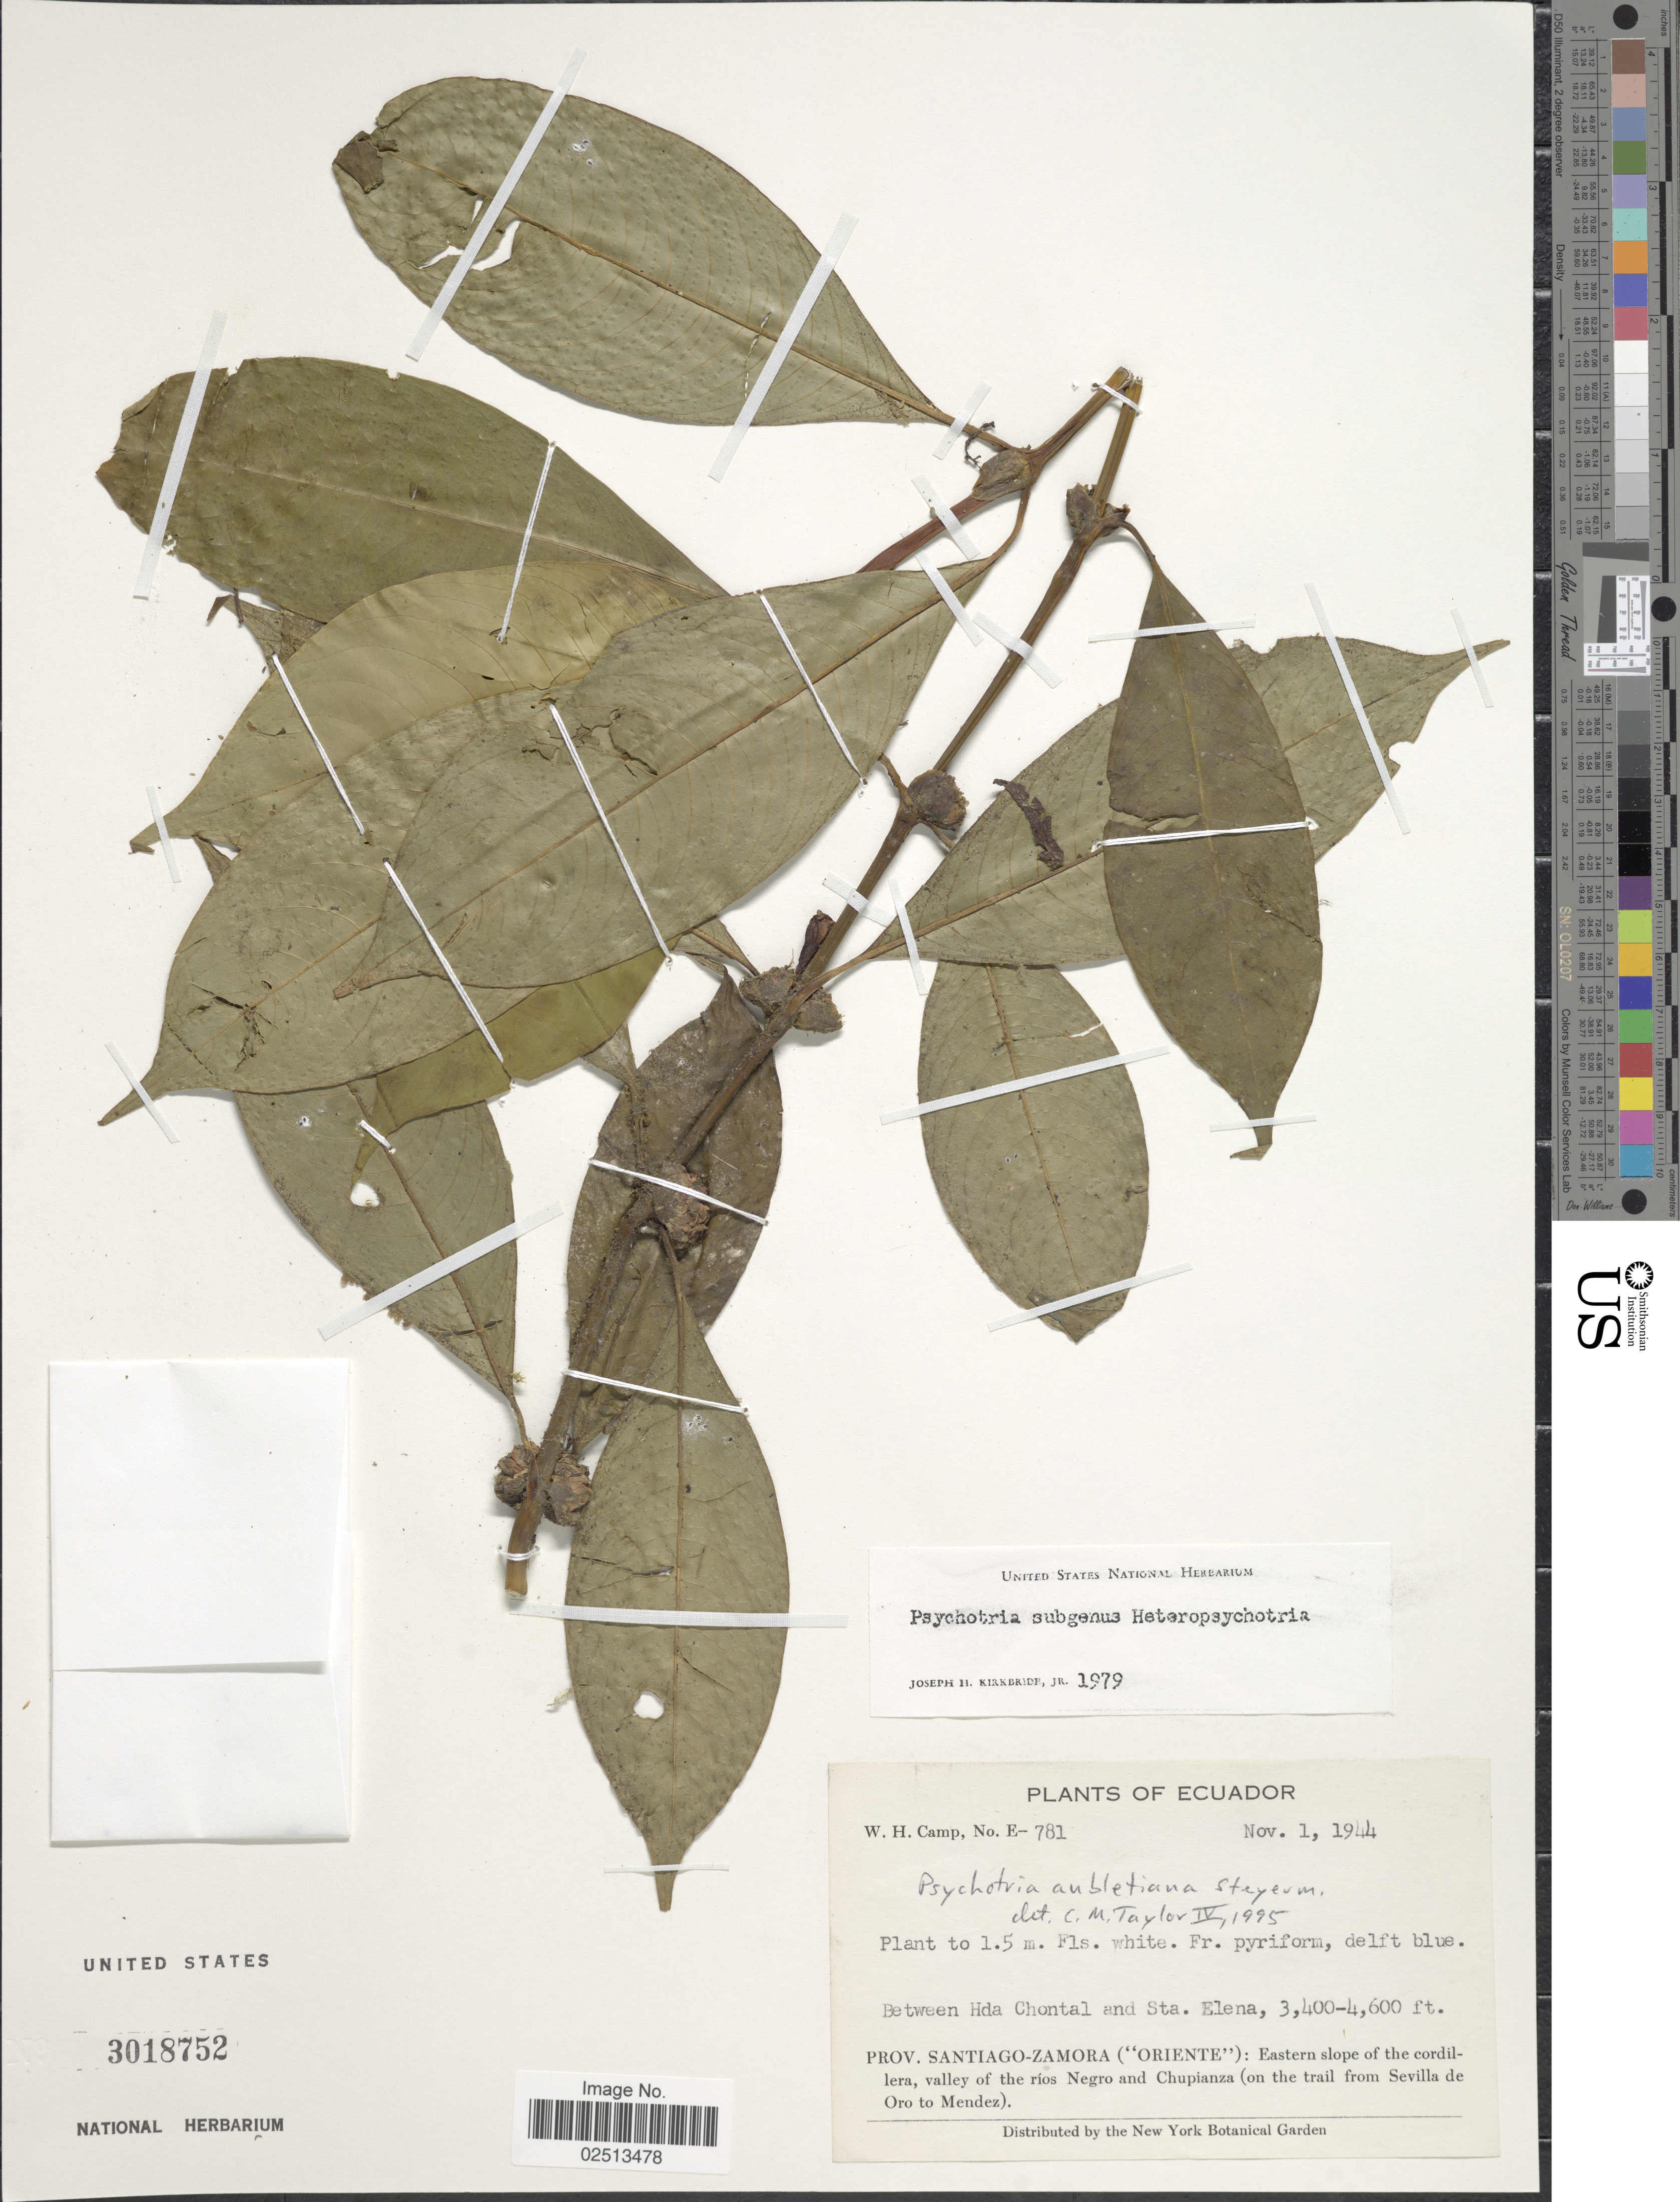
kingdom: Plantae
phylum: Tracheophyta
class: Magnoliopsida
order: Gentianales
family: Rubiaceae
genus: Psychotria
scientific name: Psychotria aubletiana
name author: Steyerm.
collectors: W. H. Camp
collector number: E-781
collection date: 1944-11-01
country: Ecuador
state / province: Santa Elena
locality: Between Hda Chontal and Sta. Elena, Prov. Santiago-Zamora ('Oriente'): Eastern slope of the cordillera, valley of the ríos Negro and Chupianza (on the trail from Sevilla de Oro to Mendez)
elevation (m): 1036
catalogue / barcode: US 3018752